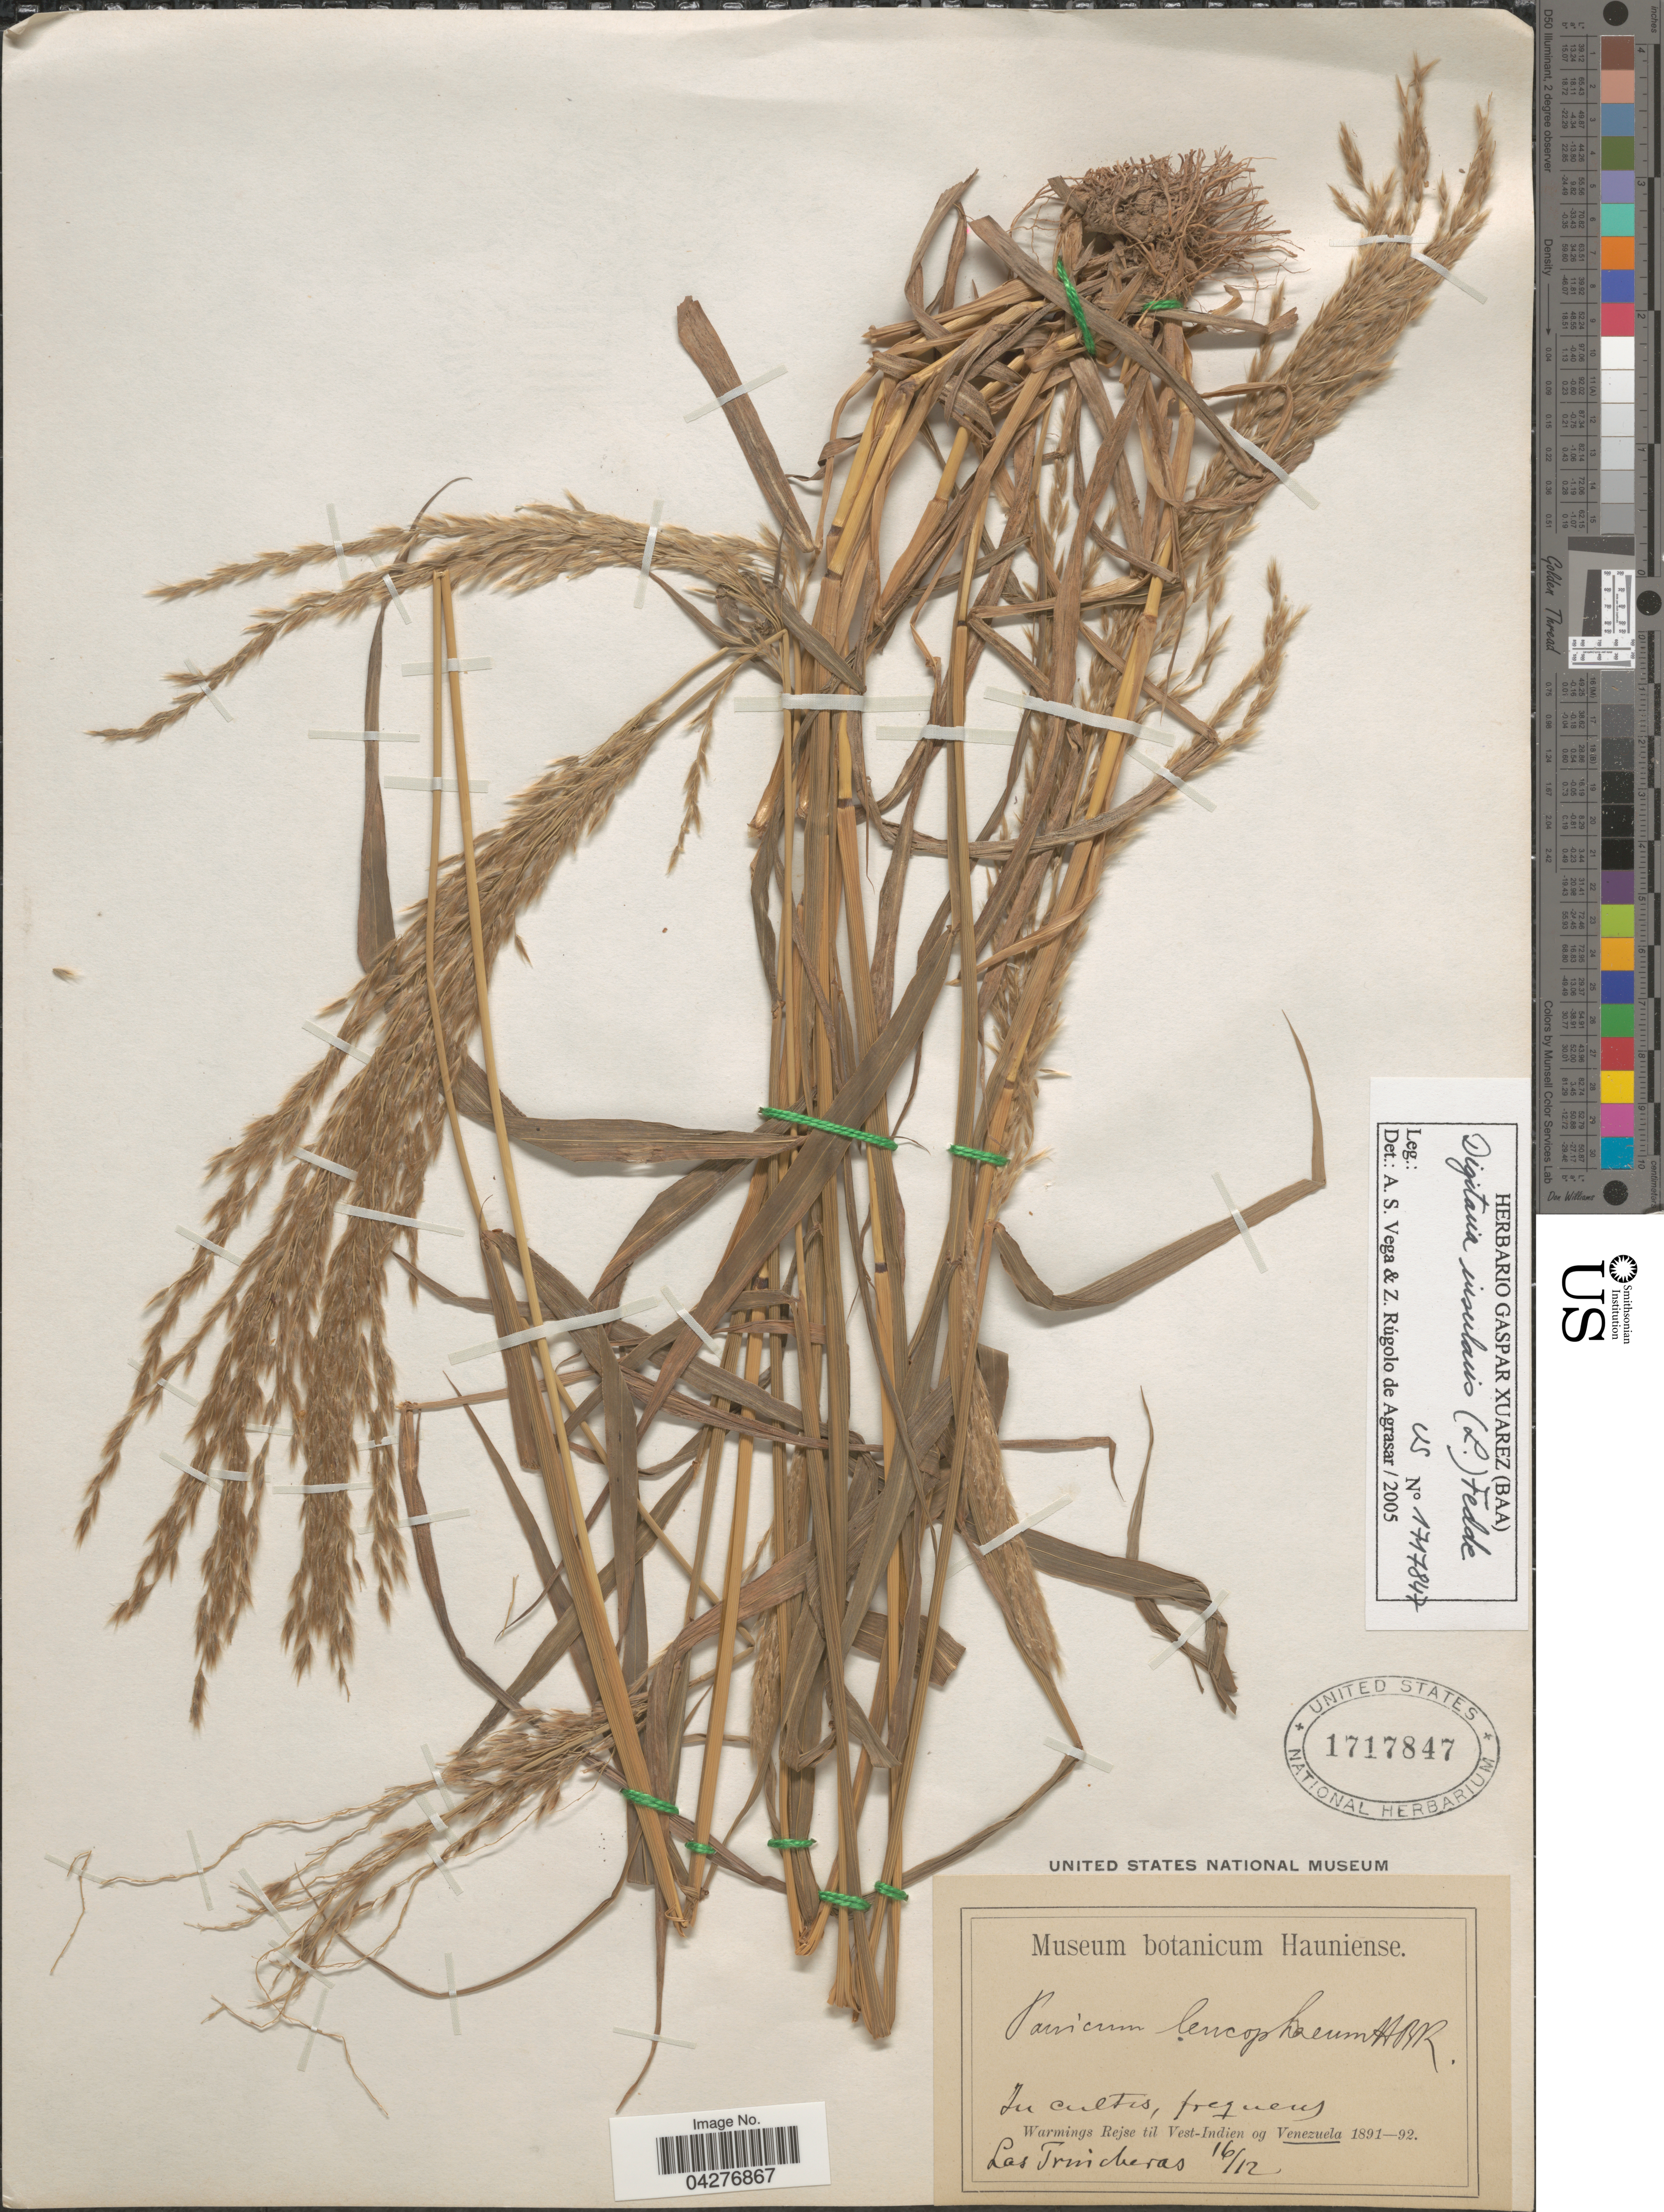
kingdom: Plantae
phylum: Tracheophyta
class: Liliopsida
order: Poales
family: Poaceae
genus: Digitaria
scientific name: Digitaria insularis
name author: (L.) Fedde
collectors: -. Warmings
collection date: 1891-12-16/1892-12-16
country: Venezuela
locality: Vest-Indien og Venezuela. Las Trincheras.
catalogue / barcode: US 1717847